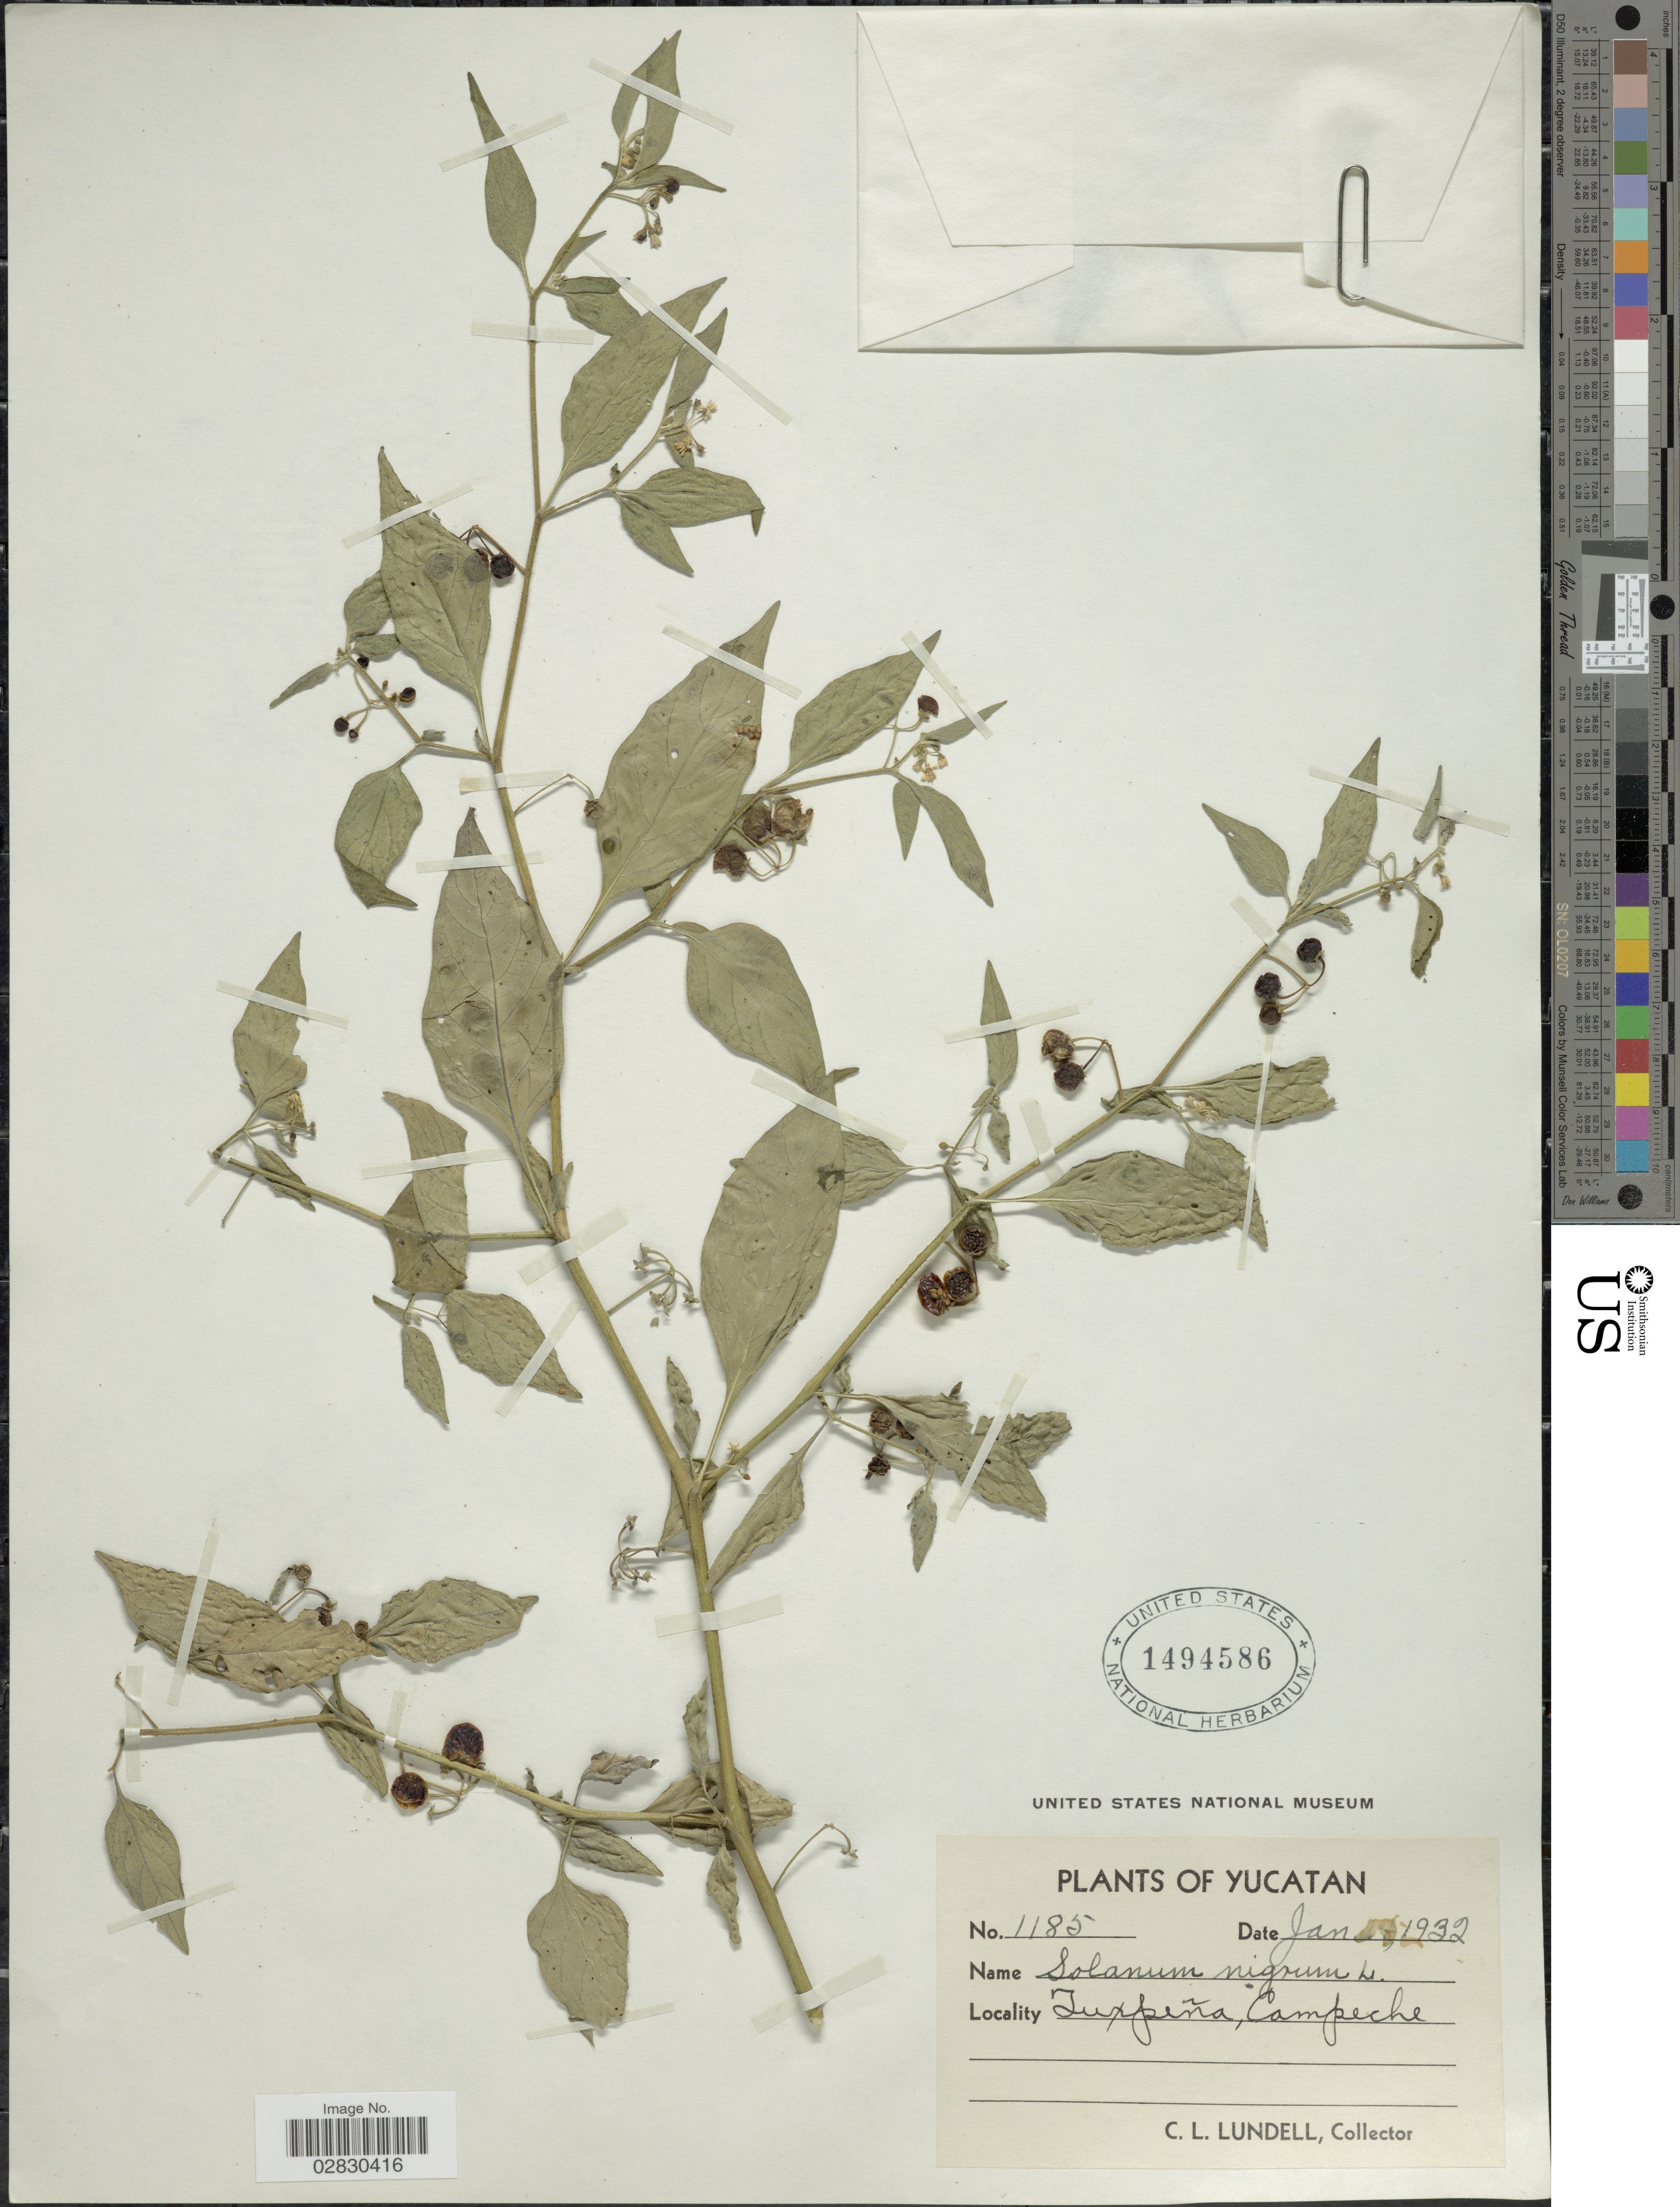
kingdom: Plantae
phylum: Tracheophyta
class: Magnoliopsida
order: Solanales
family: Solanaceae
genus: Solanum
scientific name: Solanum americanum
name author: Mill.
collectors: C. L. Lundell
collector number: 1185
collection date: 1932-01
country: Mexico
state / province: Yucatán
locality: Tuxpeña, Campeche.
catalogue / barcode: US 1494586